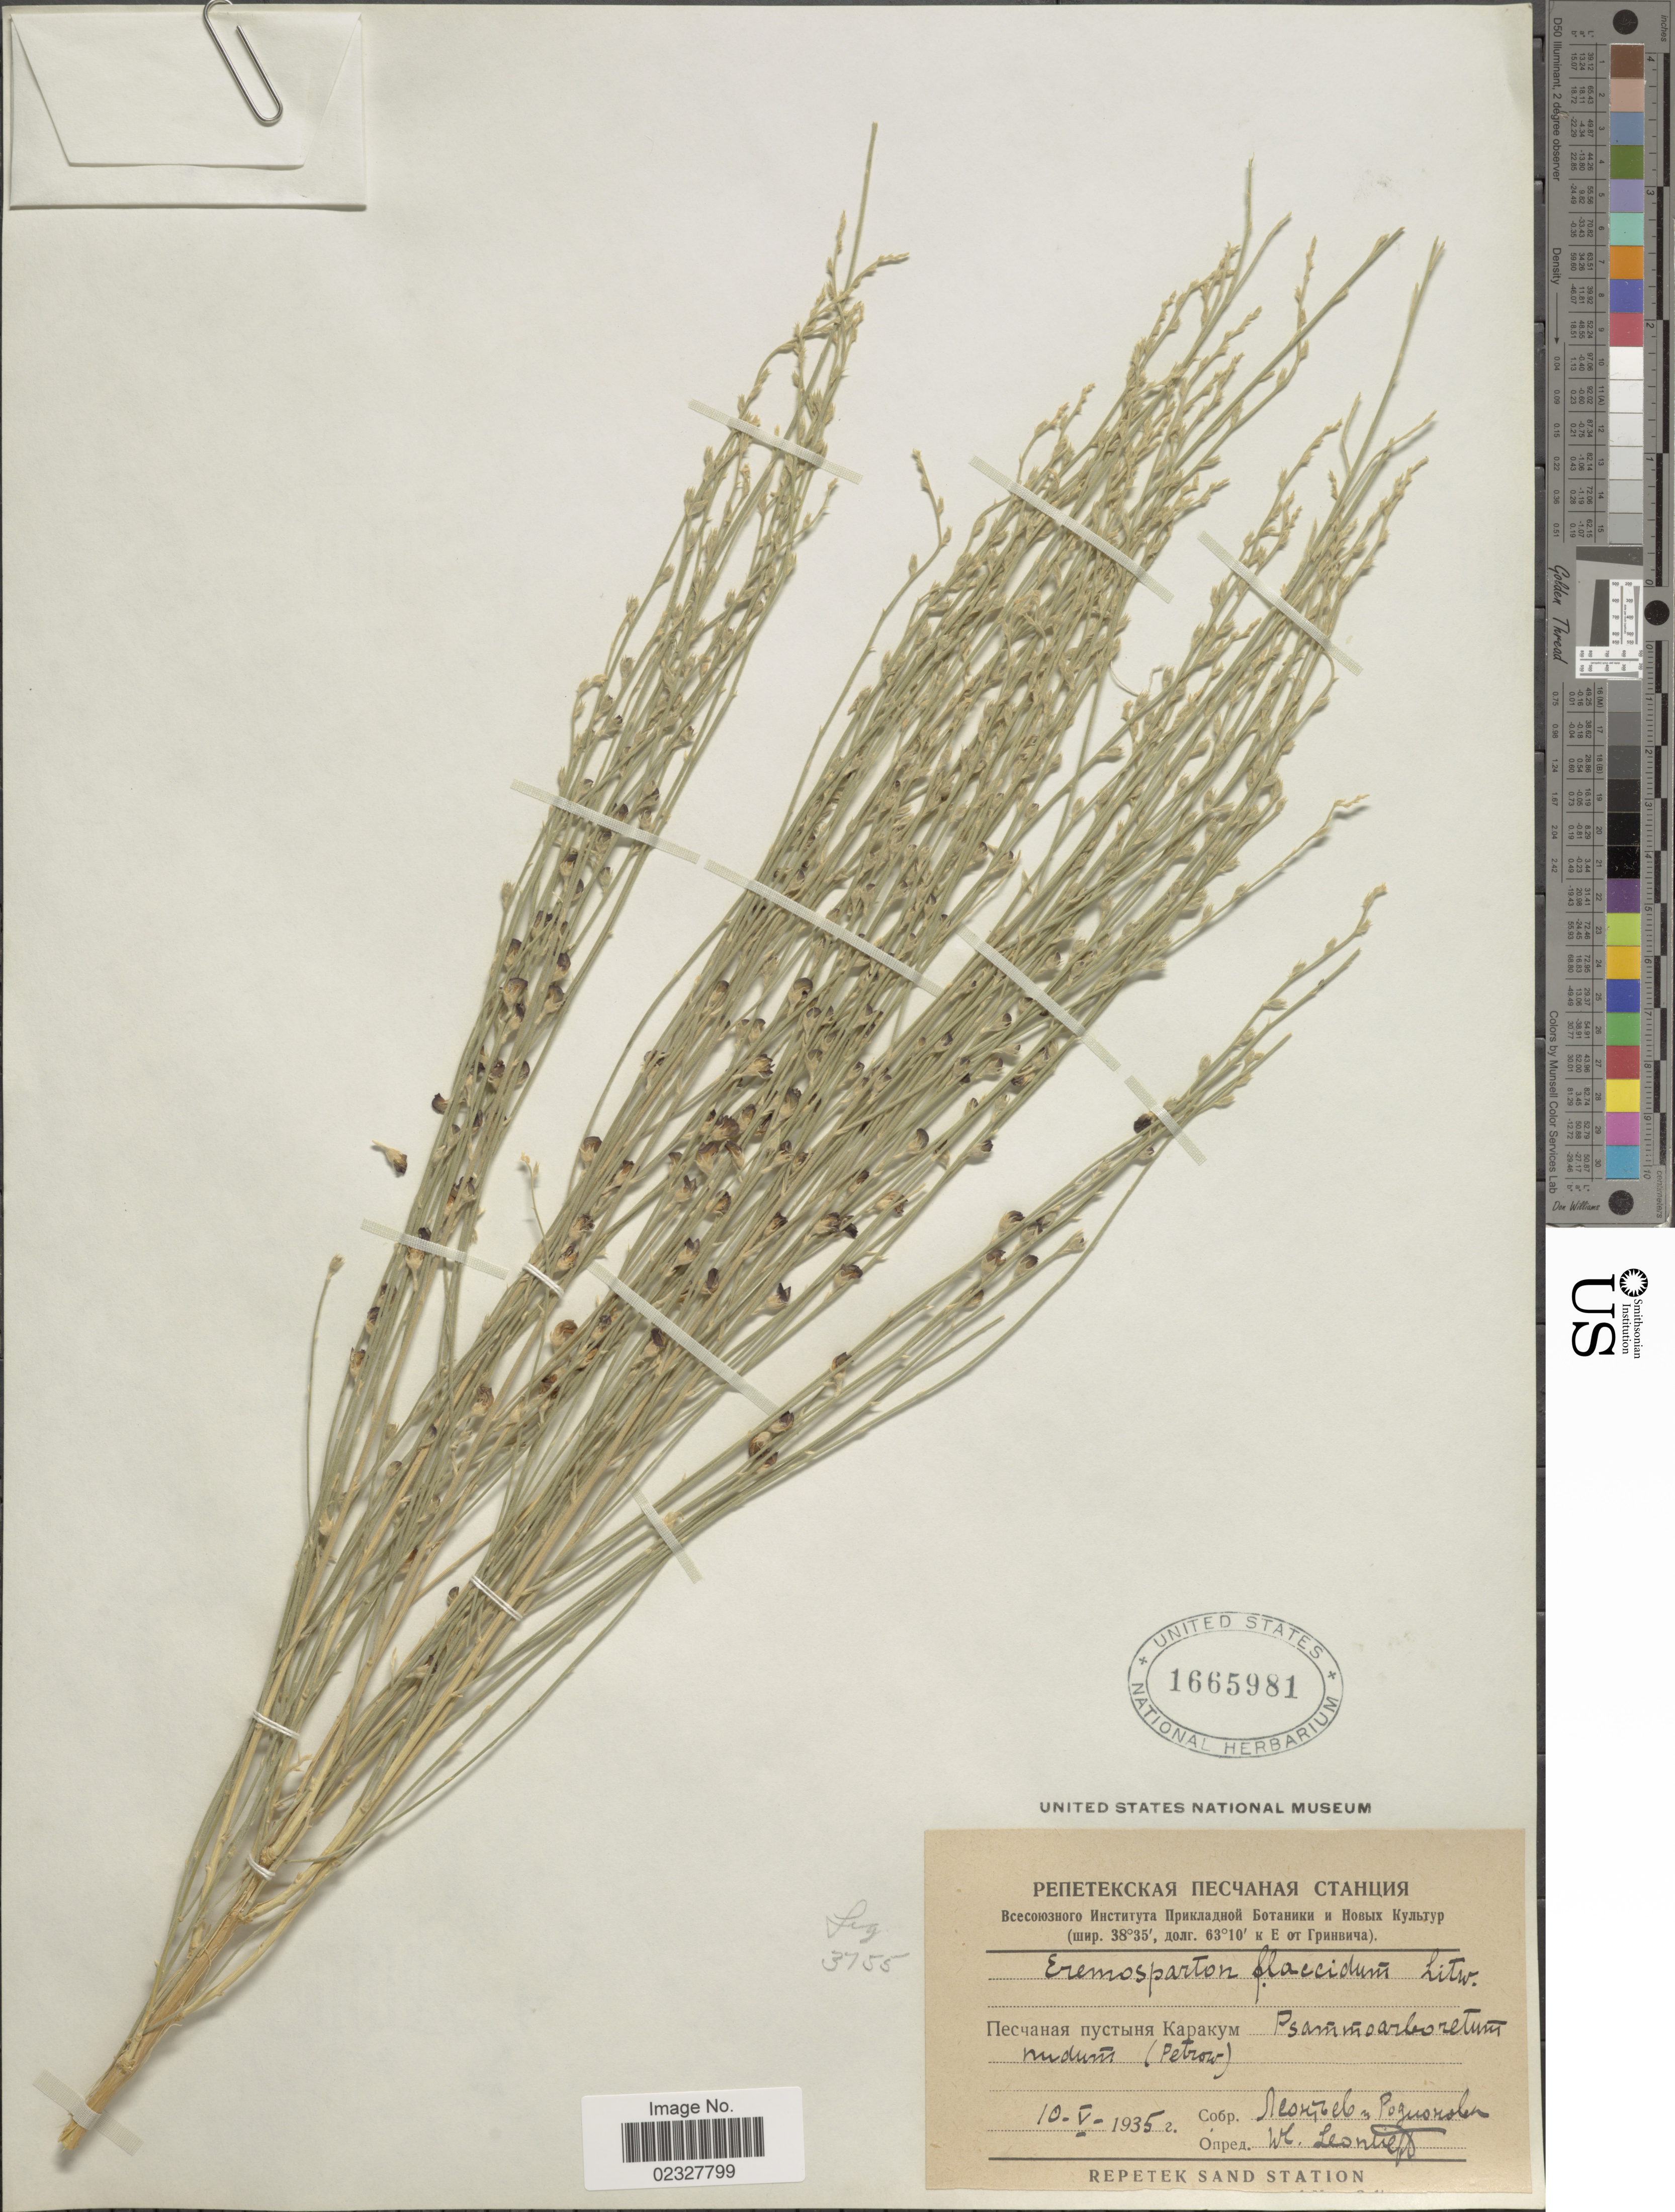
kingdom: Plantae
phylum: Tracheophyta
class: Magnoliopsida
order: Fabales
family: Fabaceae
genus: Eremosparton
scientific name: Eremosparton flaccidum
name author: Litv.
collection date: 1935-05-10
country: Turkmenistan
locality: X, Psammoarboretum m [illegible text] (Petrow). [interpreted] Repetek Sand station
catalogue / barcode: US 1665981